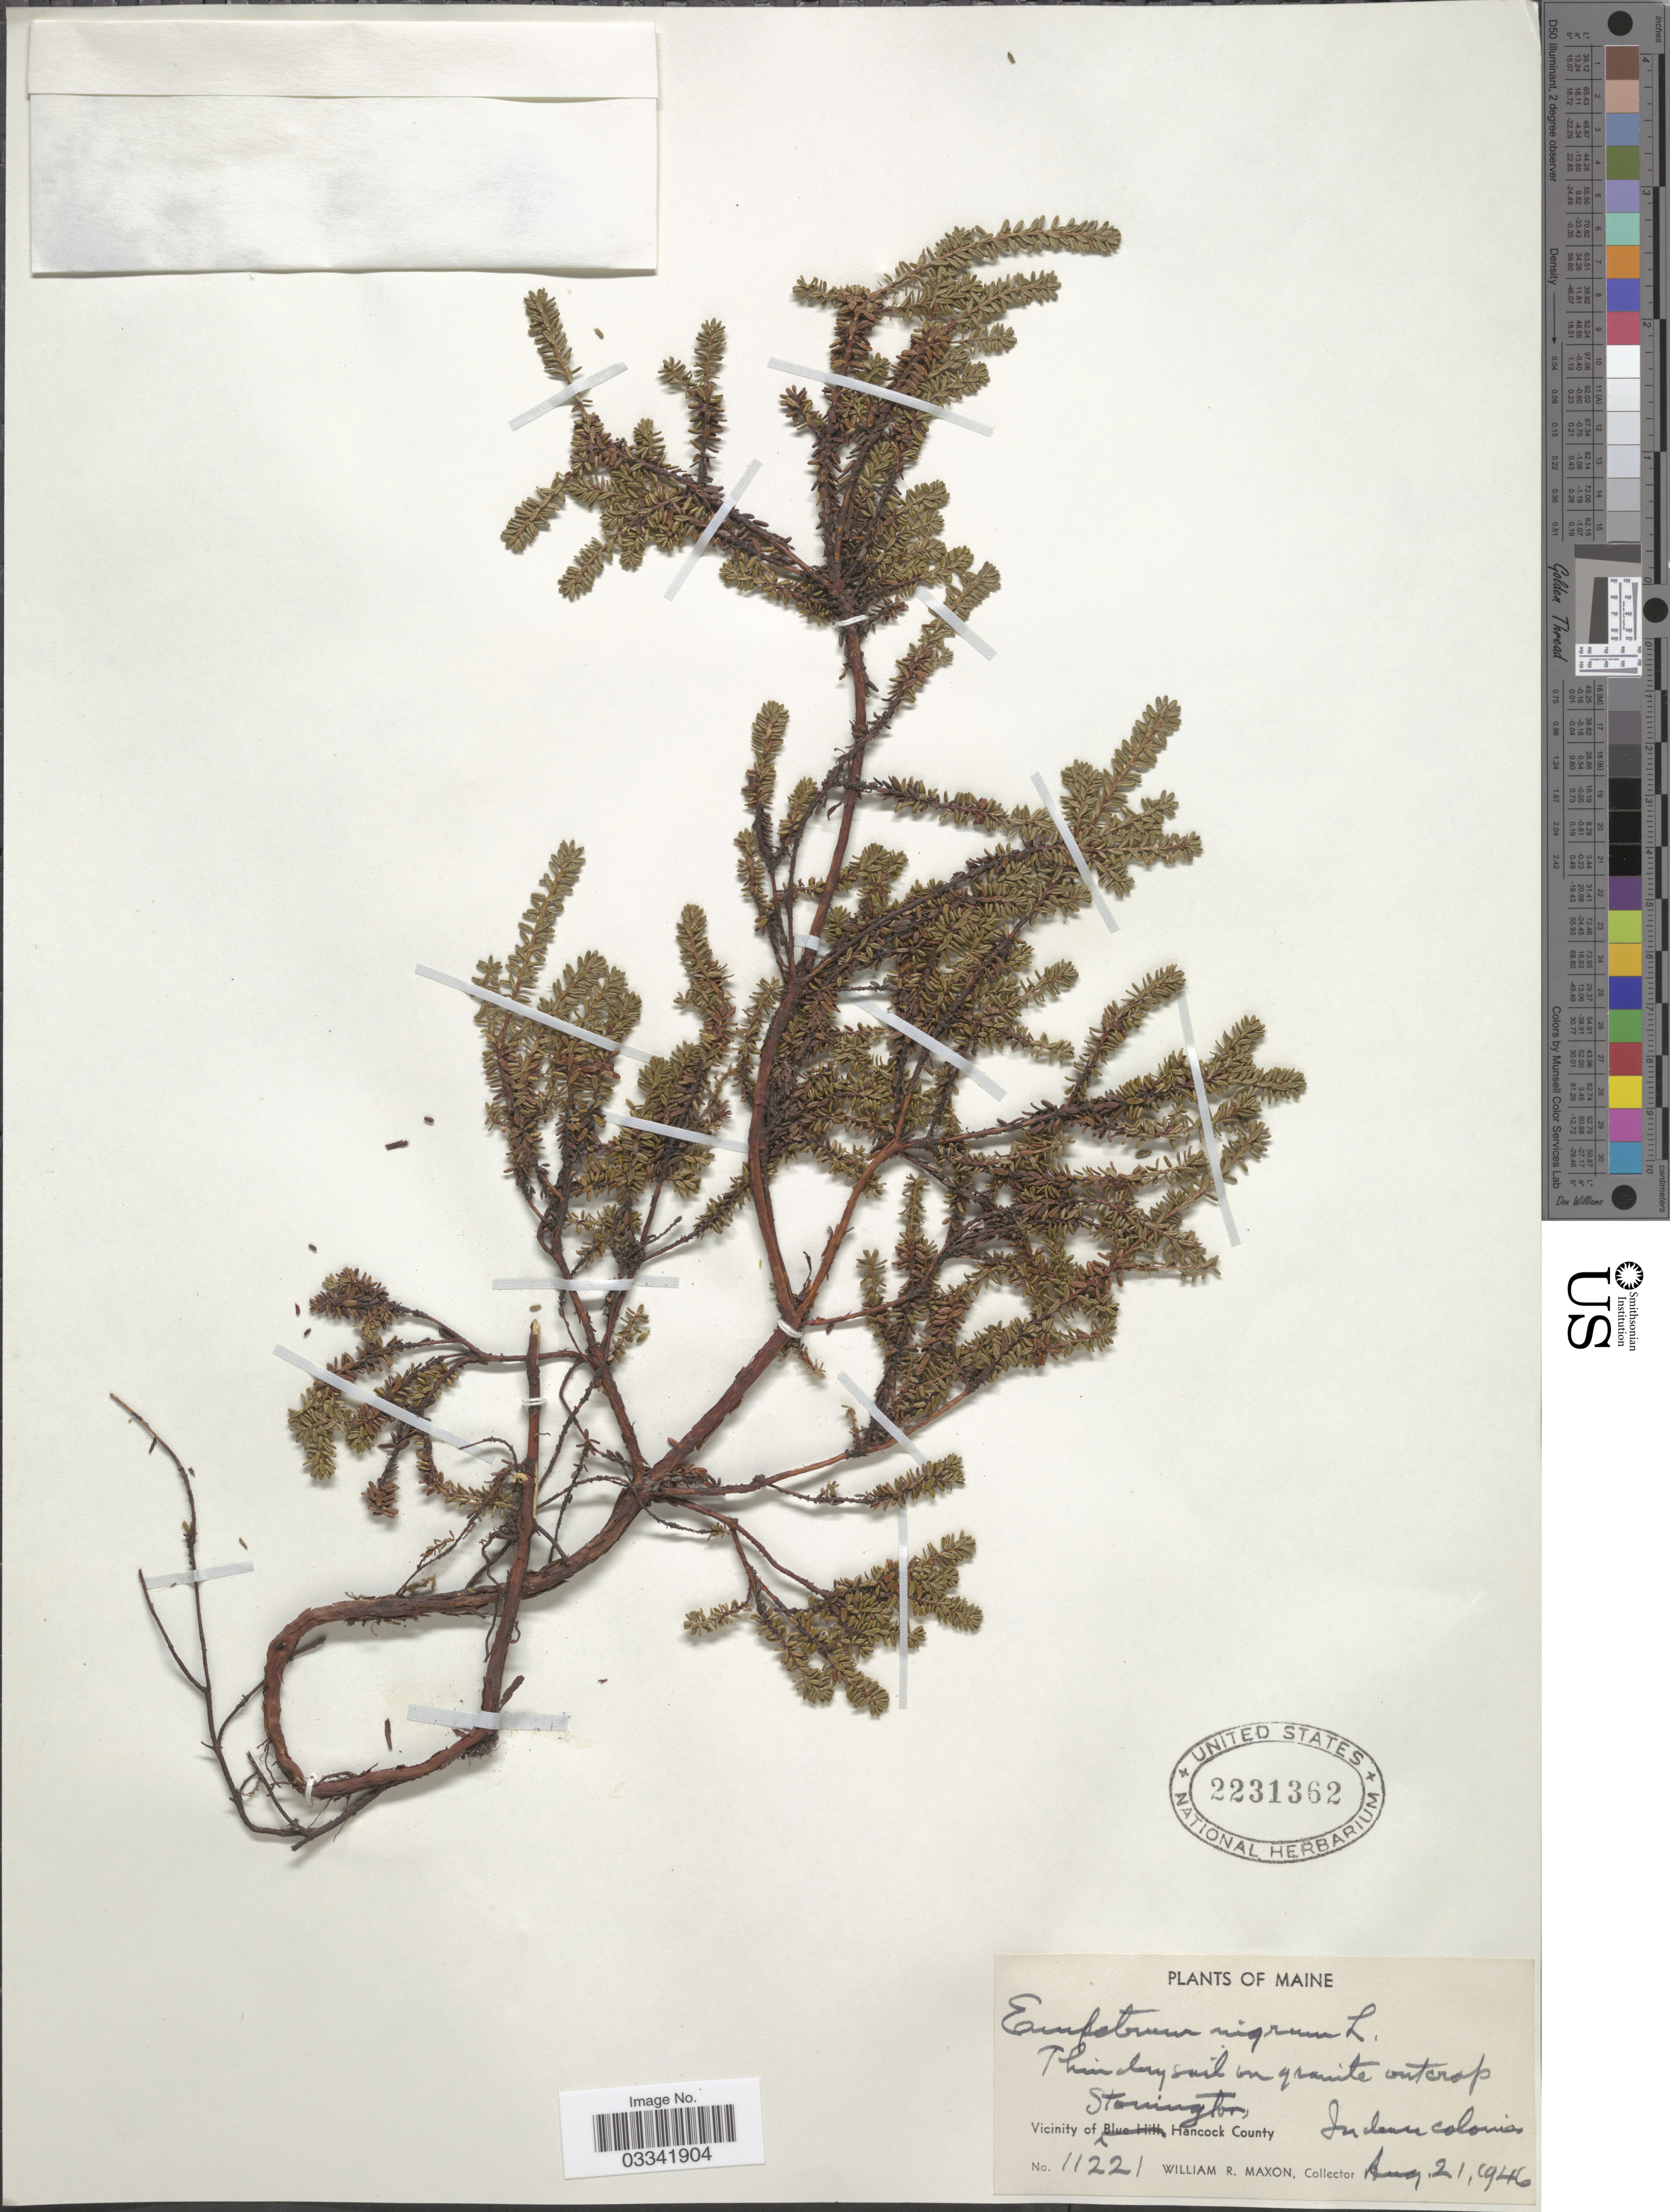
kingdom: Plantae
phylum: Tracheophyta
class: Magnoliopsida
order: Ericales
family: Ericaceae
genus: Empetrum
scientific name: Empetrum nigrum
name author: L.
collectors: W. R. Maxon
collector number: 11221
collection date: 1946-08-21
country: United States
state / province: Maine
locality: Vicinity of Stonington, Hancock County.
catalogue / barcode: US 2231362